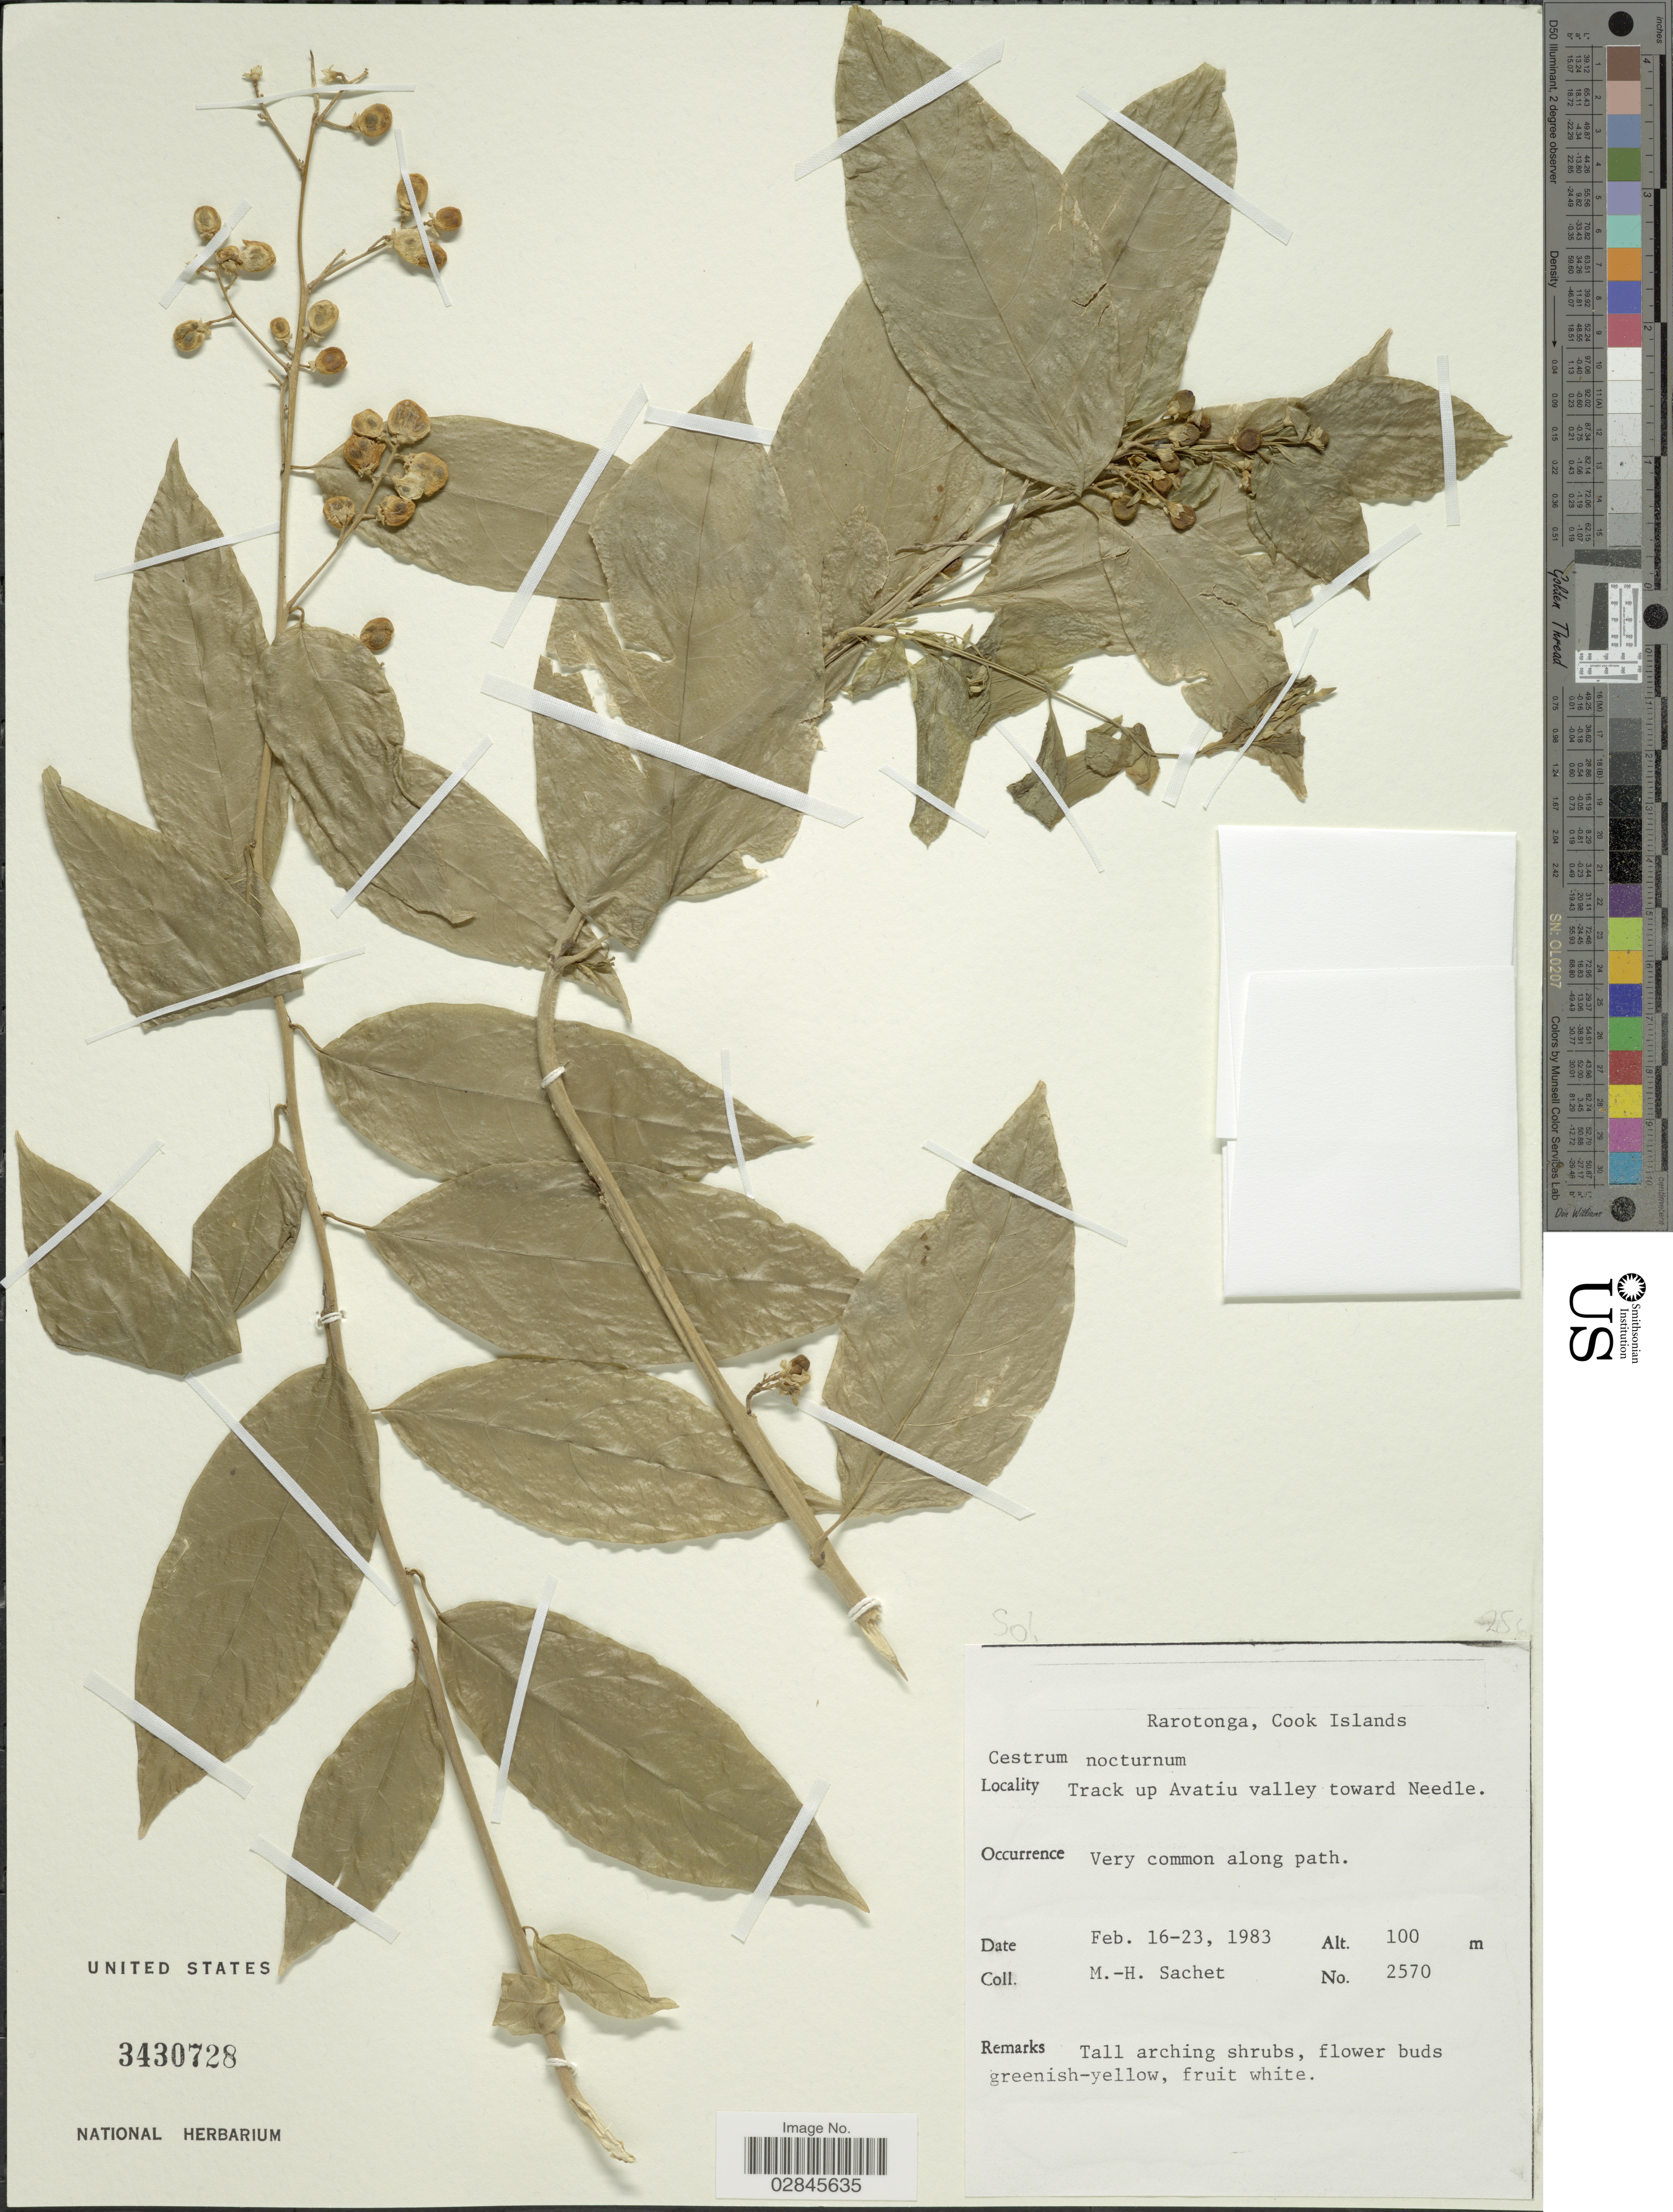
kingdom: Plantae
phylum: Tracheophyta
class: Magnoliopsida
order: Solanales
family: Solanaceae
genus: Cestrum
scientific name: Cestrum nocturnum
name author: L.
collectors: M.-H. Sachet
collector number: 2570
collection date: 1983-02-16/1983-02-23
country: Cook Islands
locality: Rarotonga. Track up Avatiu valley toward Needle.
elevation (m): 100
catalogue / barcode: US 3430728